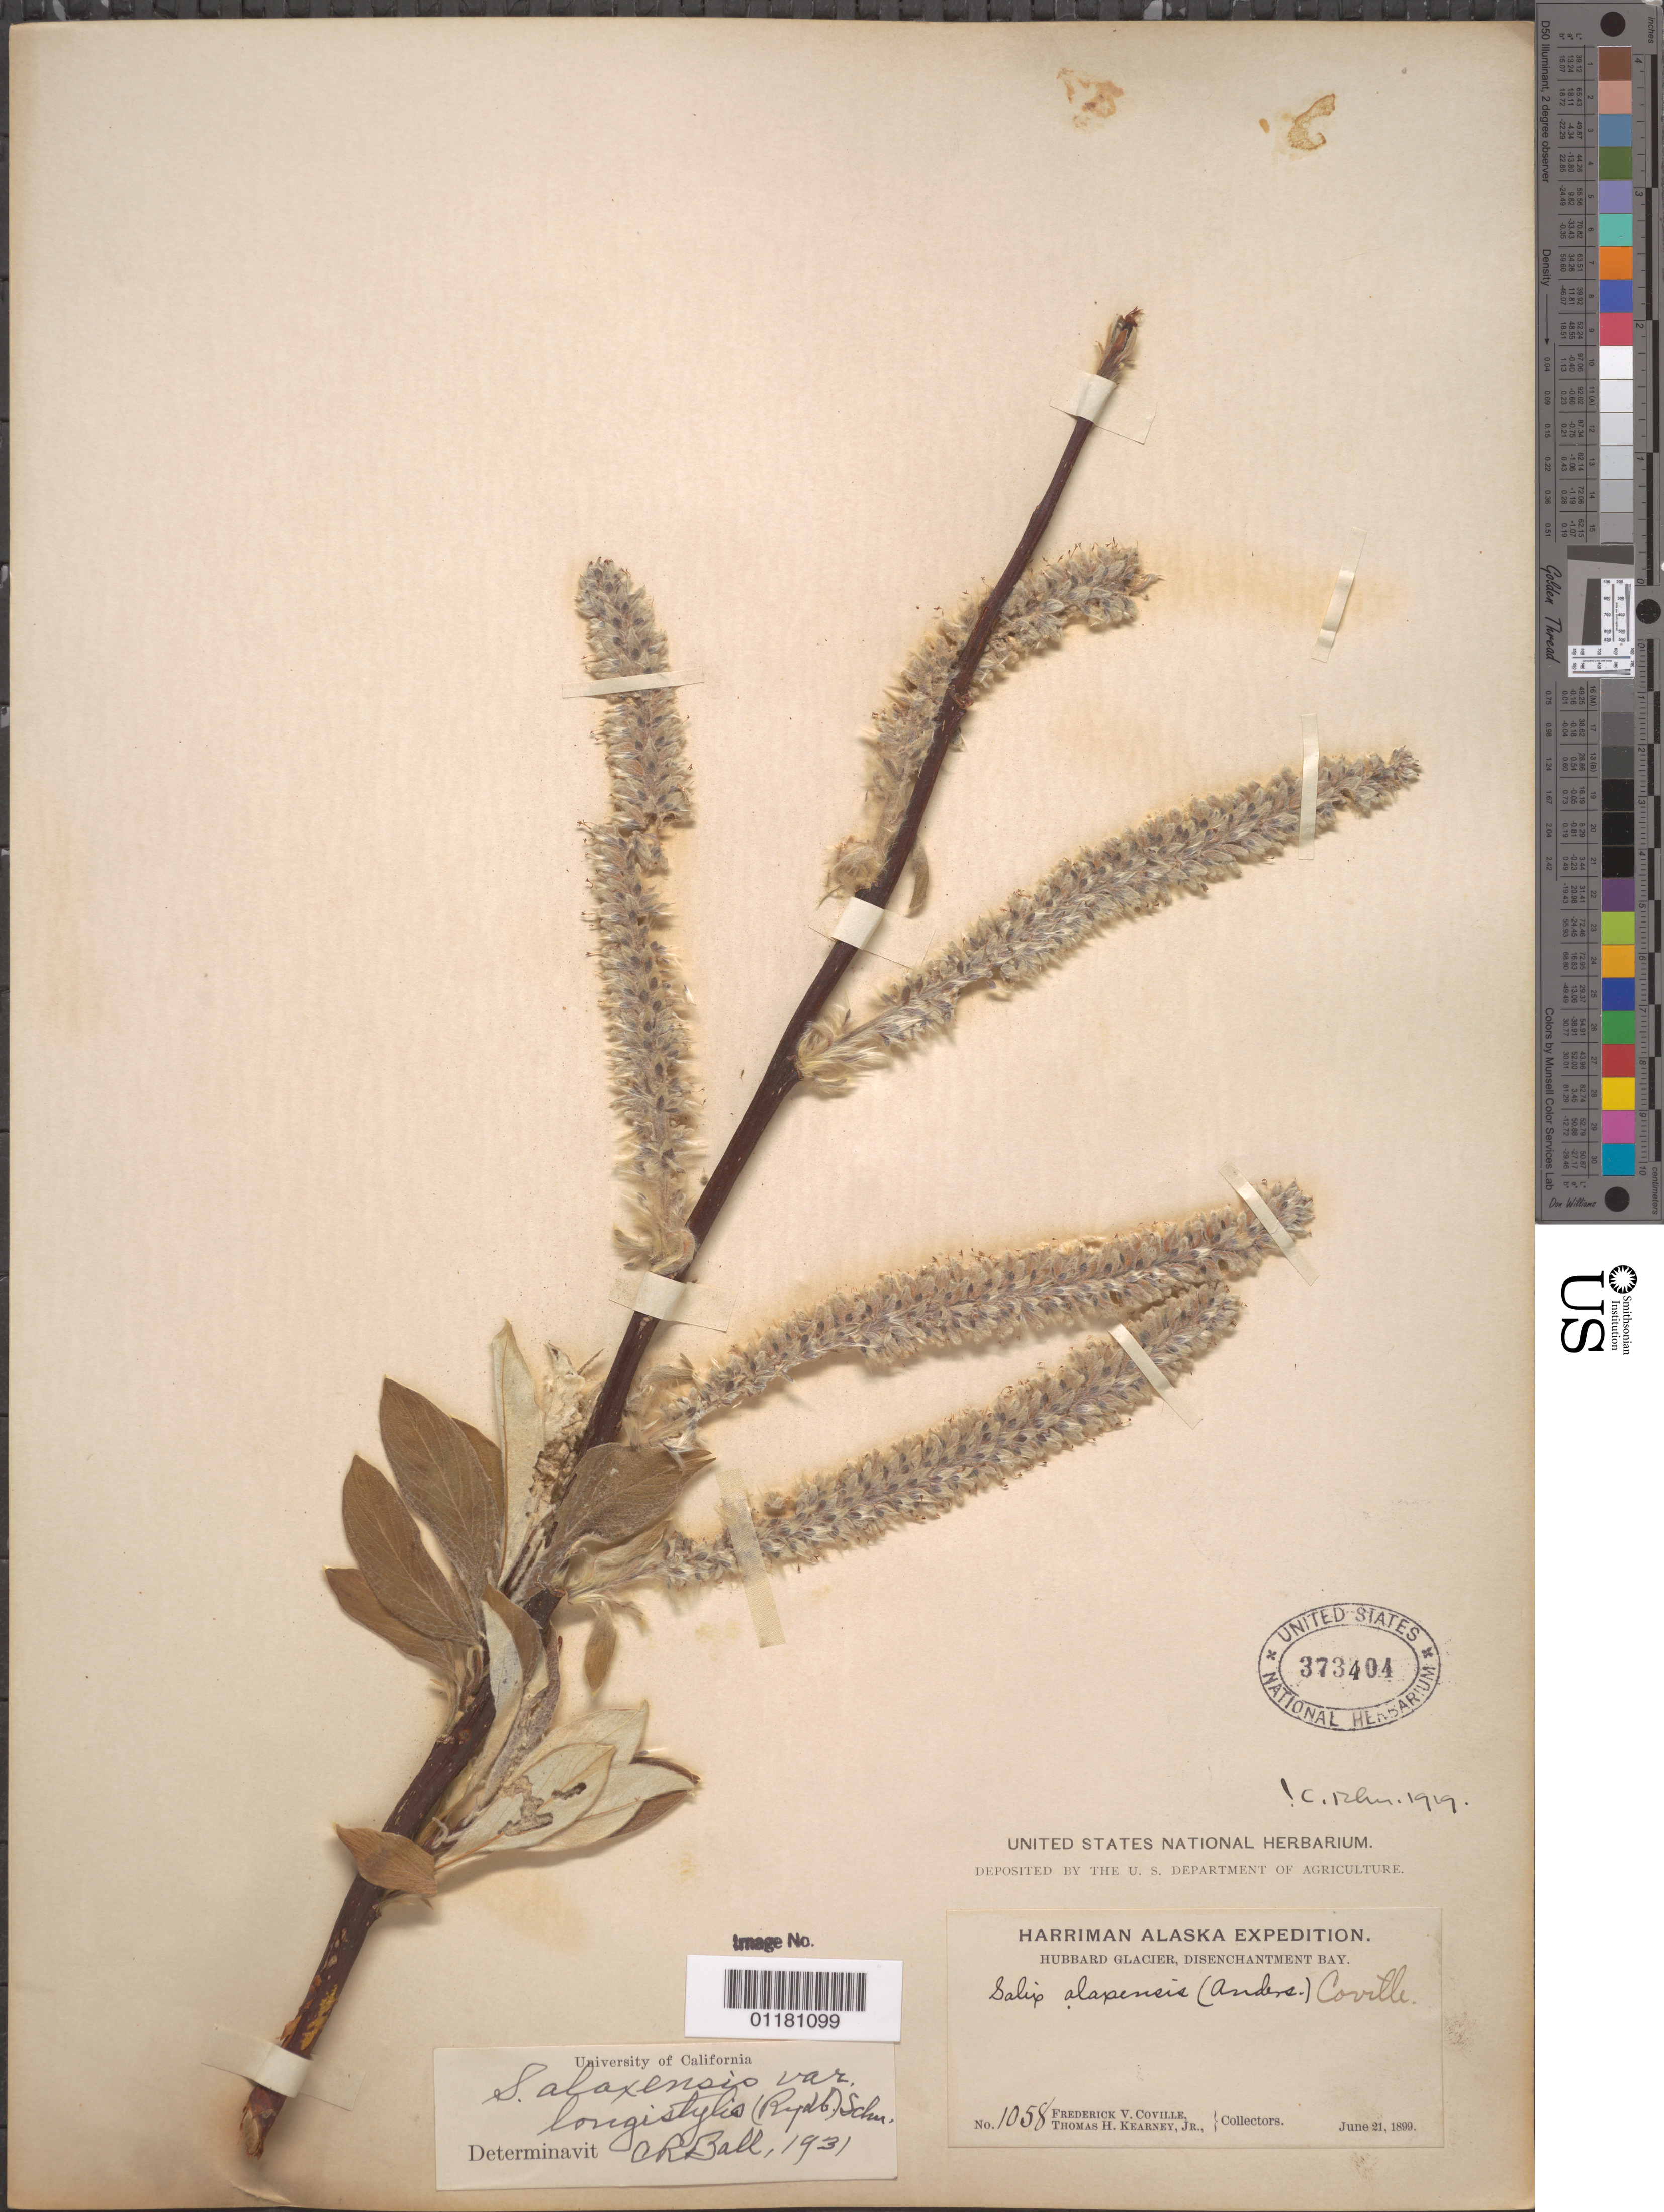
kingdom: Plantae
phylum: Tracheophyta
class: Magnoliopsida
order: Malpighiales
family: Salicaceae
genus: Salix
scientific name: Salix alaxensis var. longistylis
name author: (Rydb.) C.K. Schneid.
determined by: Ball, C. R.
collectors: F. V. Coville & T. H. Kearney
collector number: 1058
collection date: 1899-06-21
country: United States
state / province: Alaska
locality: Hubbard Glacier, Disenchantment Bay.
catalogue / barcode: US 373404